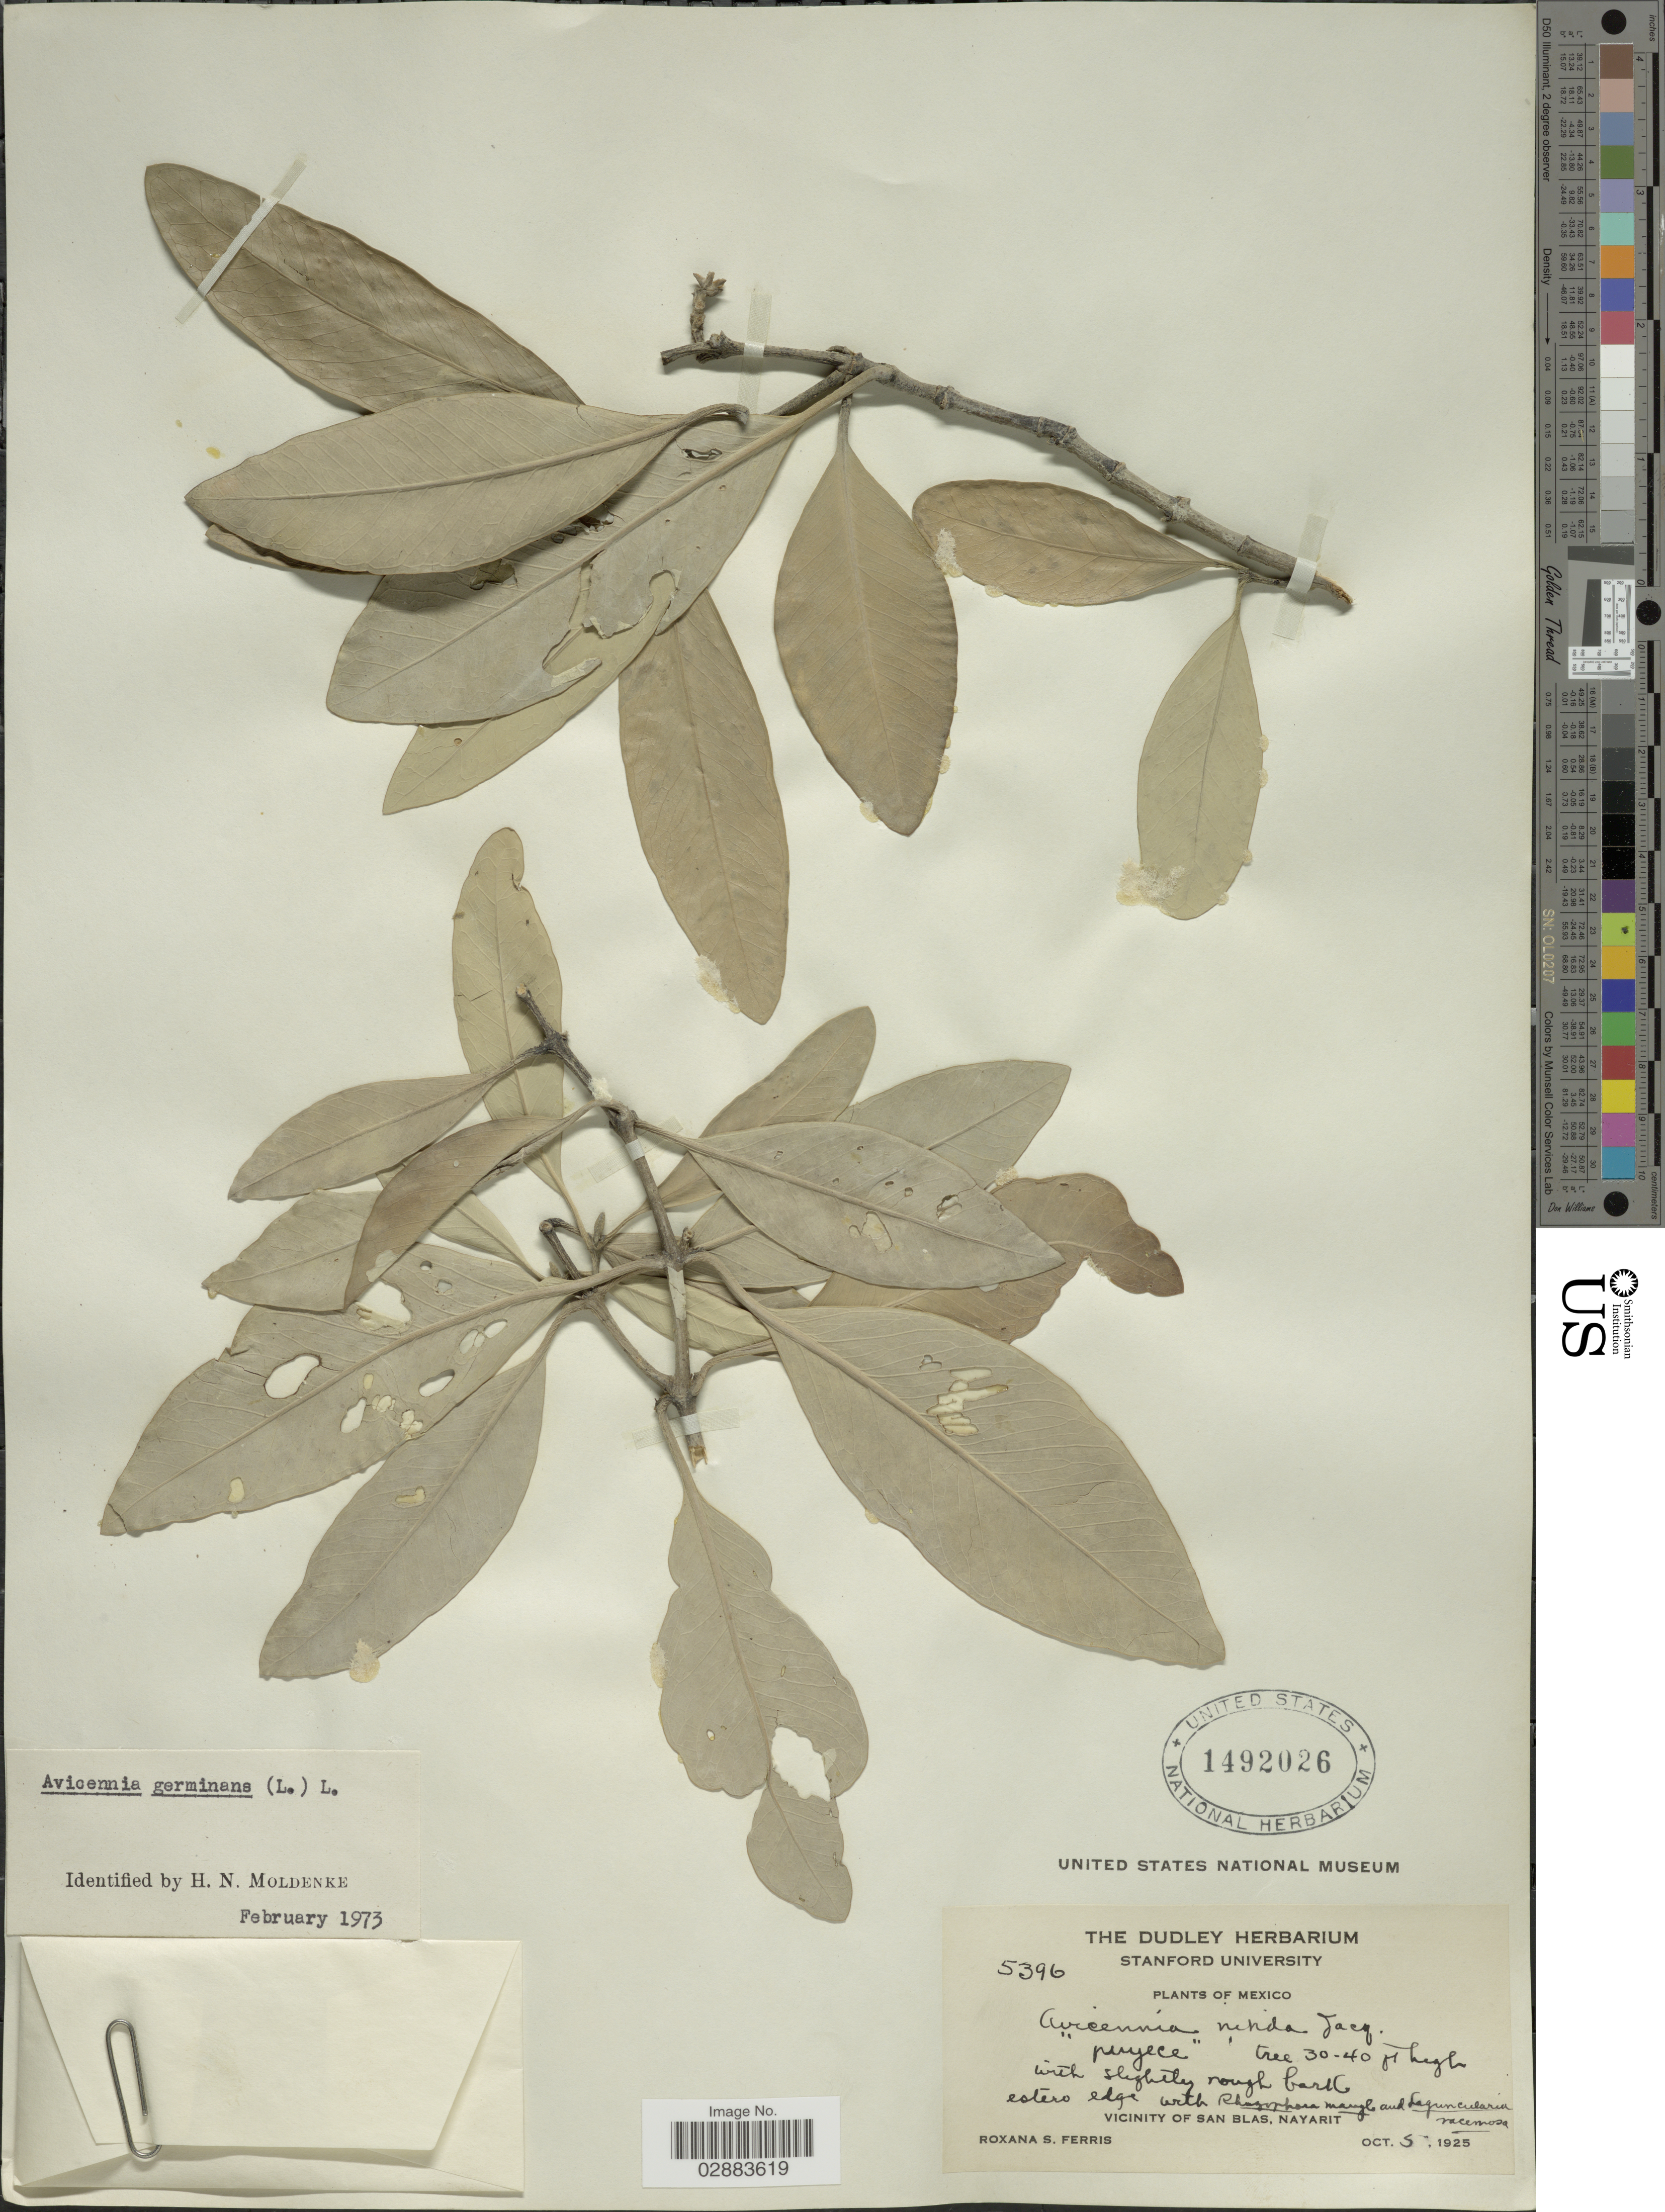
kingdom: Plantae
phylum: Tracheophyta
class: Magnoliopsida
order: Lamiales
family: Acanthaceae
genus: Avicennia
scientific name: Avicennia germinans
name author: (L.) L.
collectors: R. S. Ferris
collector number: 5396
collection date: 1925-10-05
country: Mexico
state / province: Nayarit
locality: Vicinity of San Blas.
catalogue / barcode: US 1492026